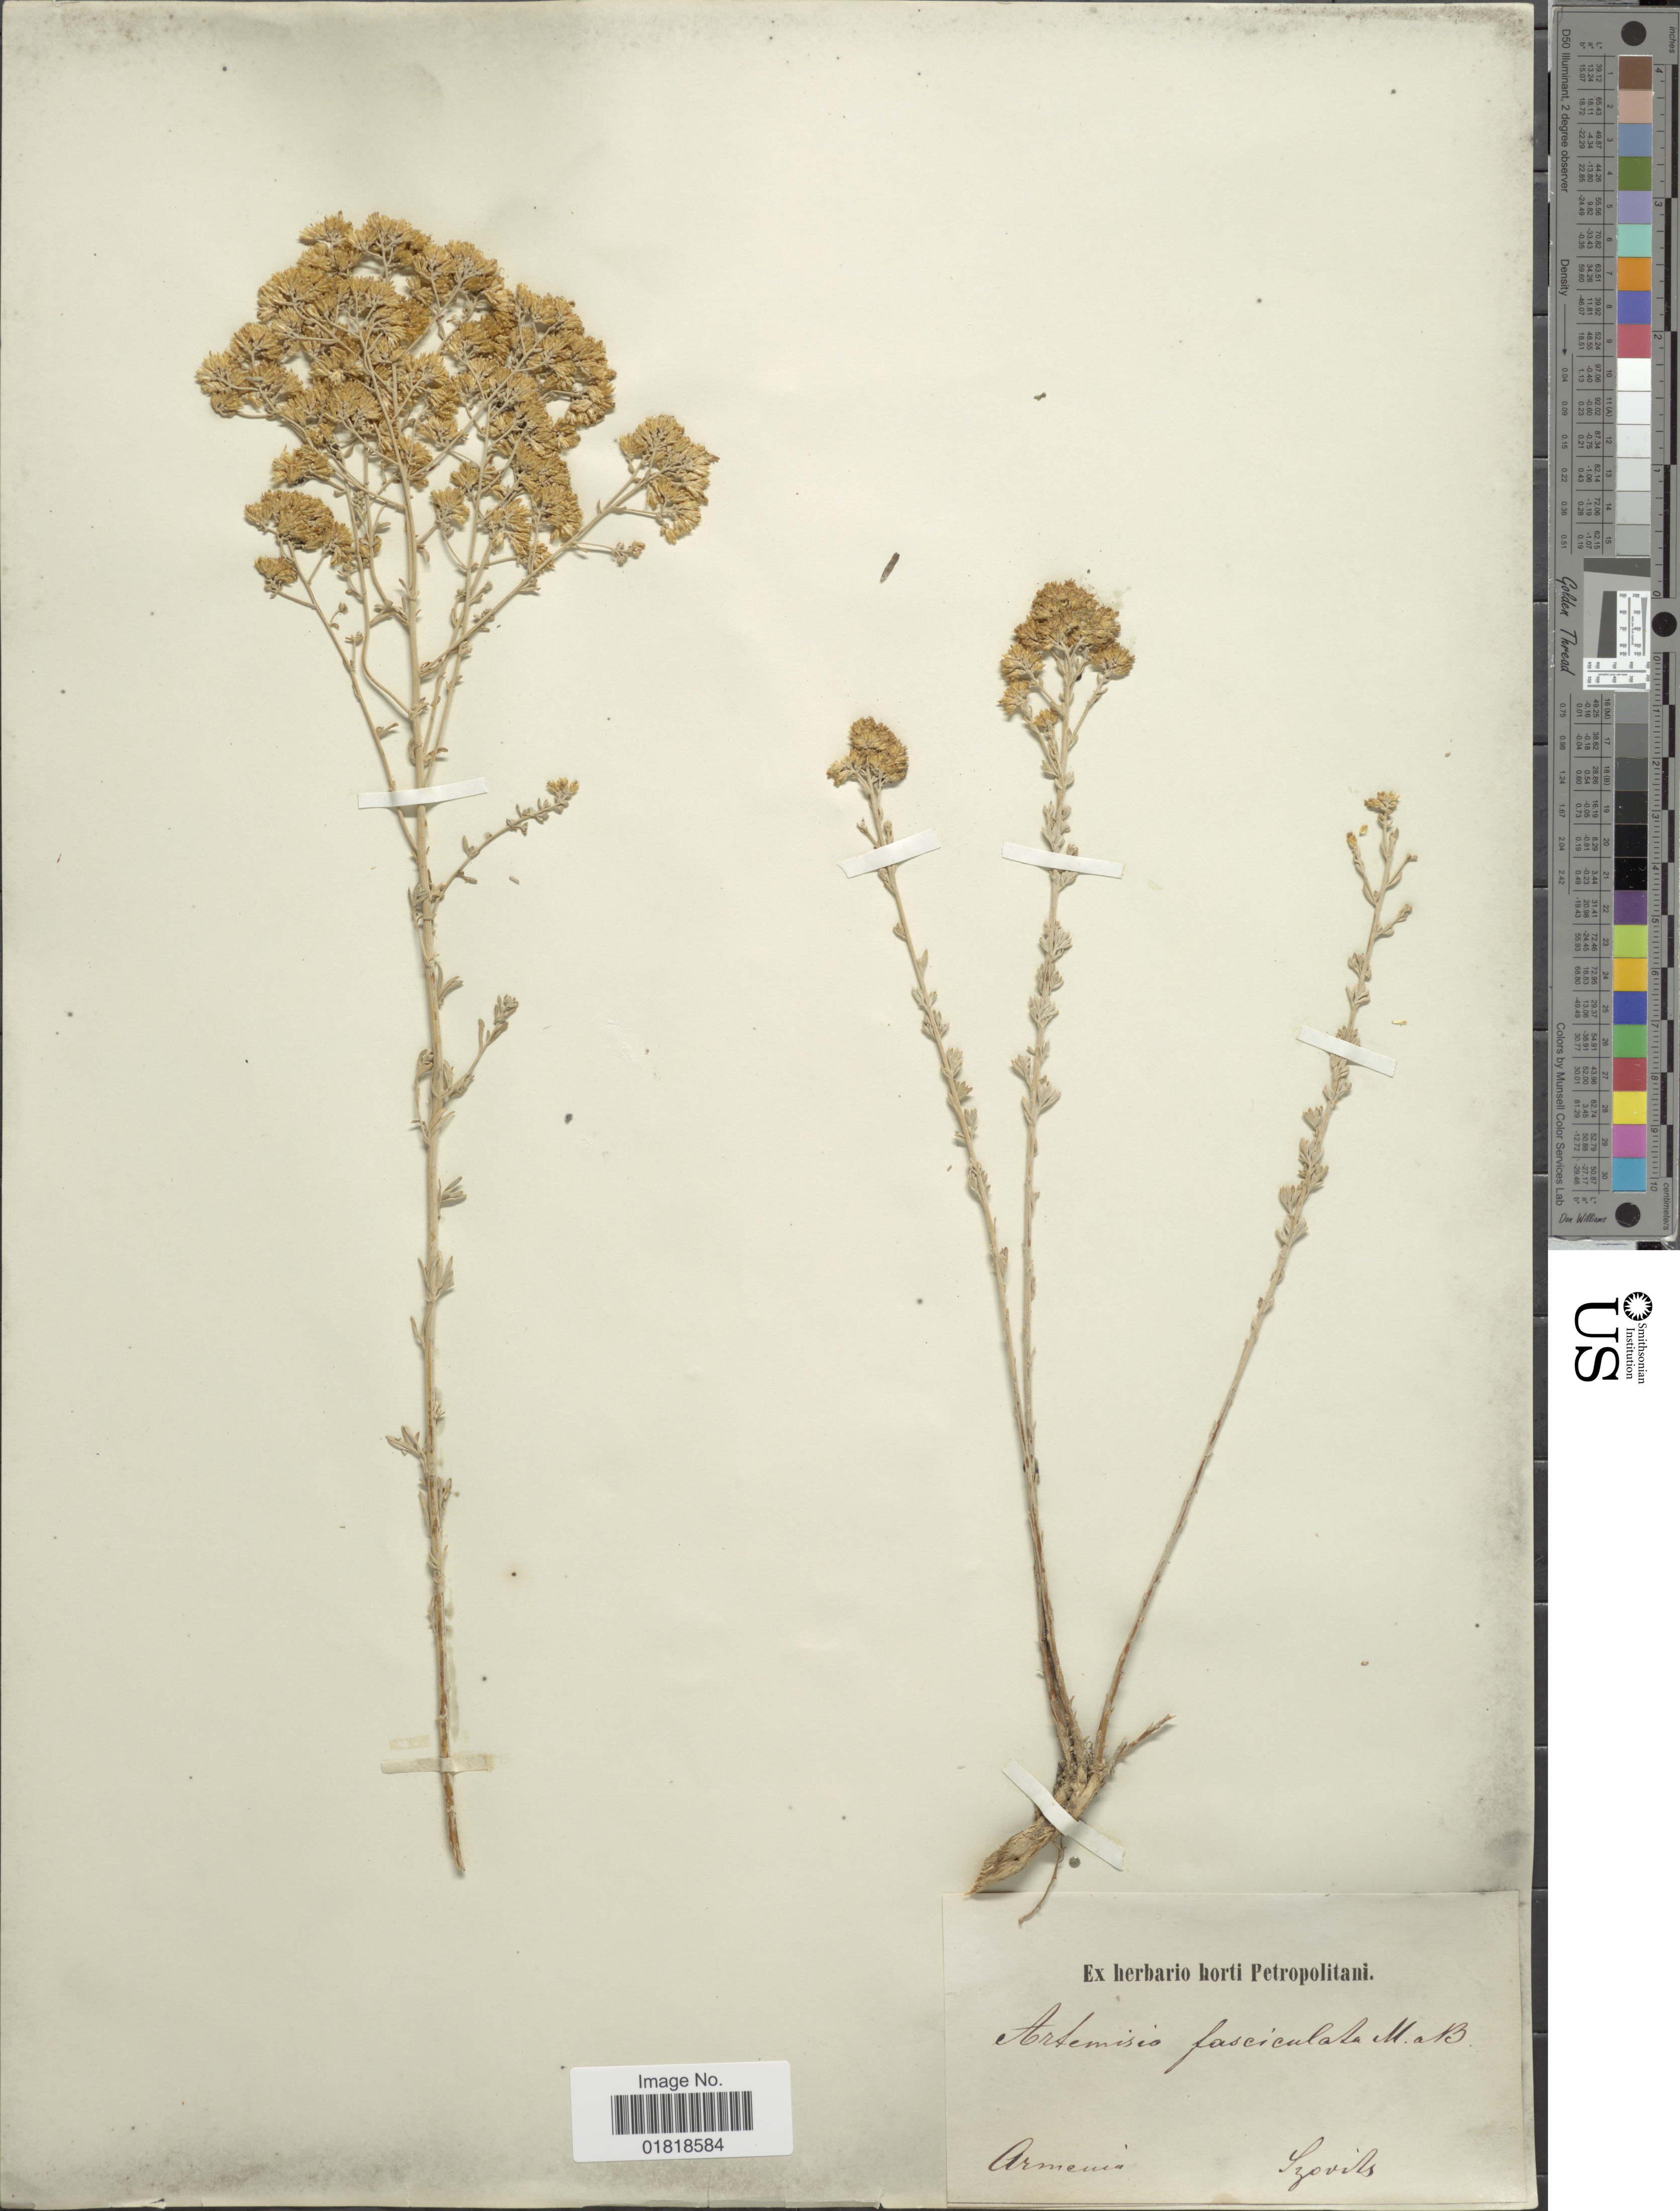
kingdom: Plantae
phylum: Tracheophyta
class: Magnoliopsida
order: Asterales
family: Asteraceae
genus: Artemisia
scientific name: Artemisia fasciculata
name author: M. Bieb.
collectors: J. Szovits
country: Armenia